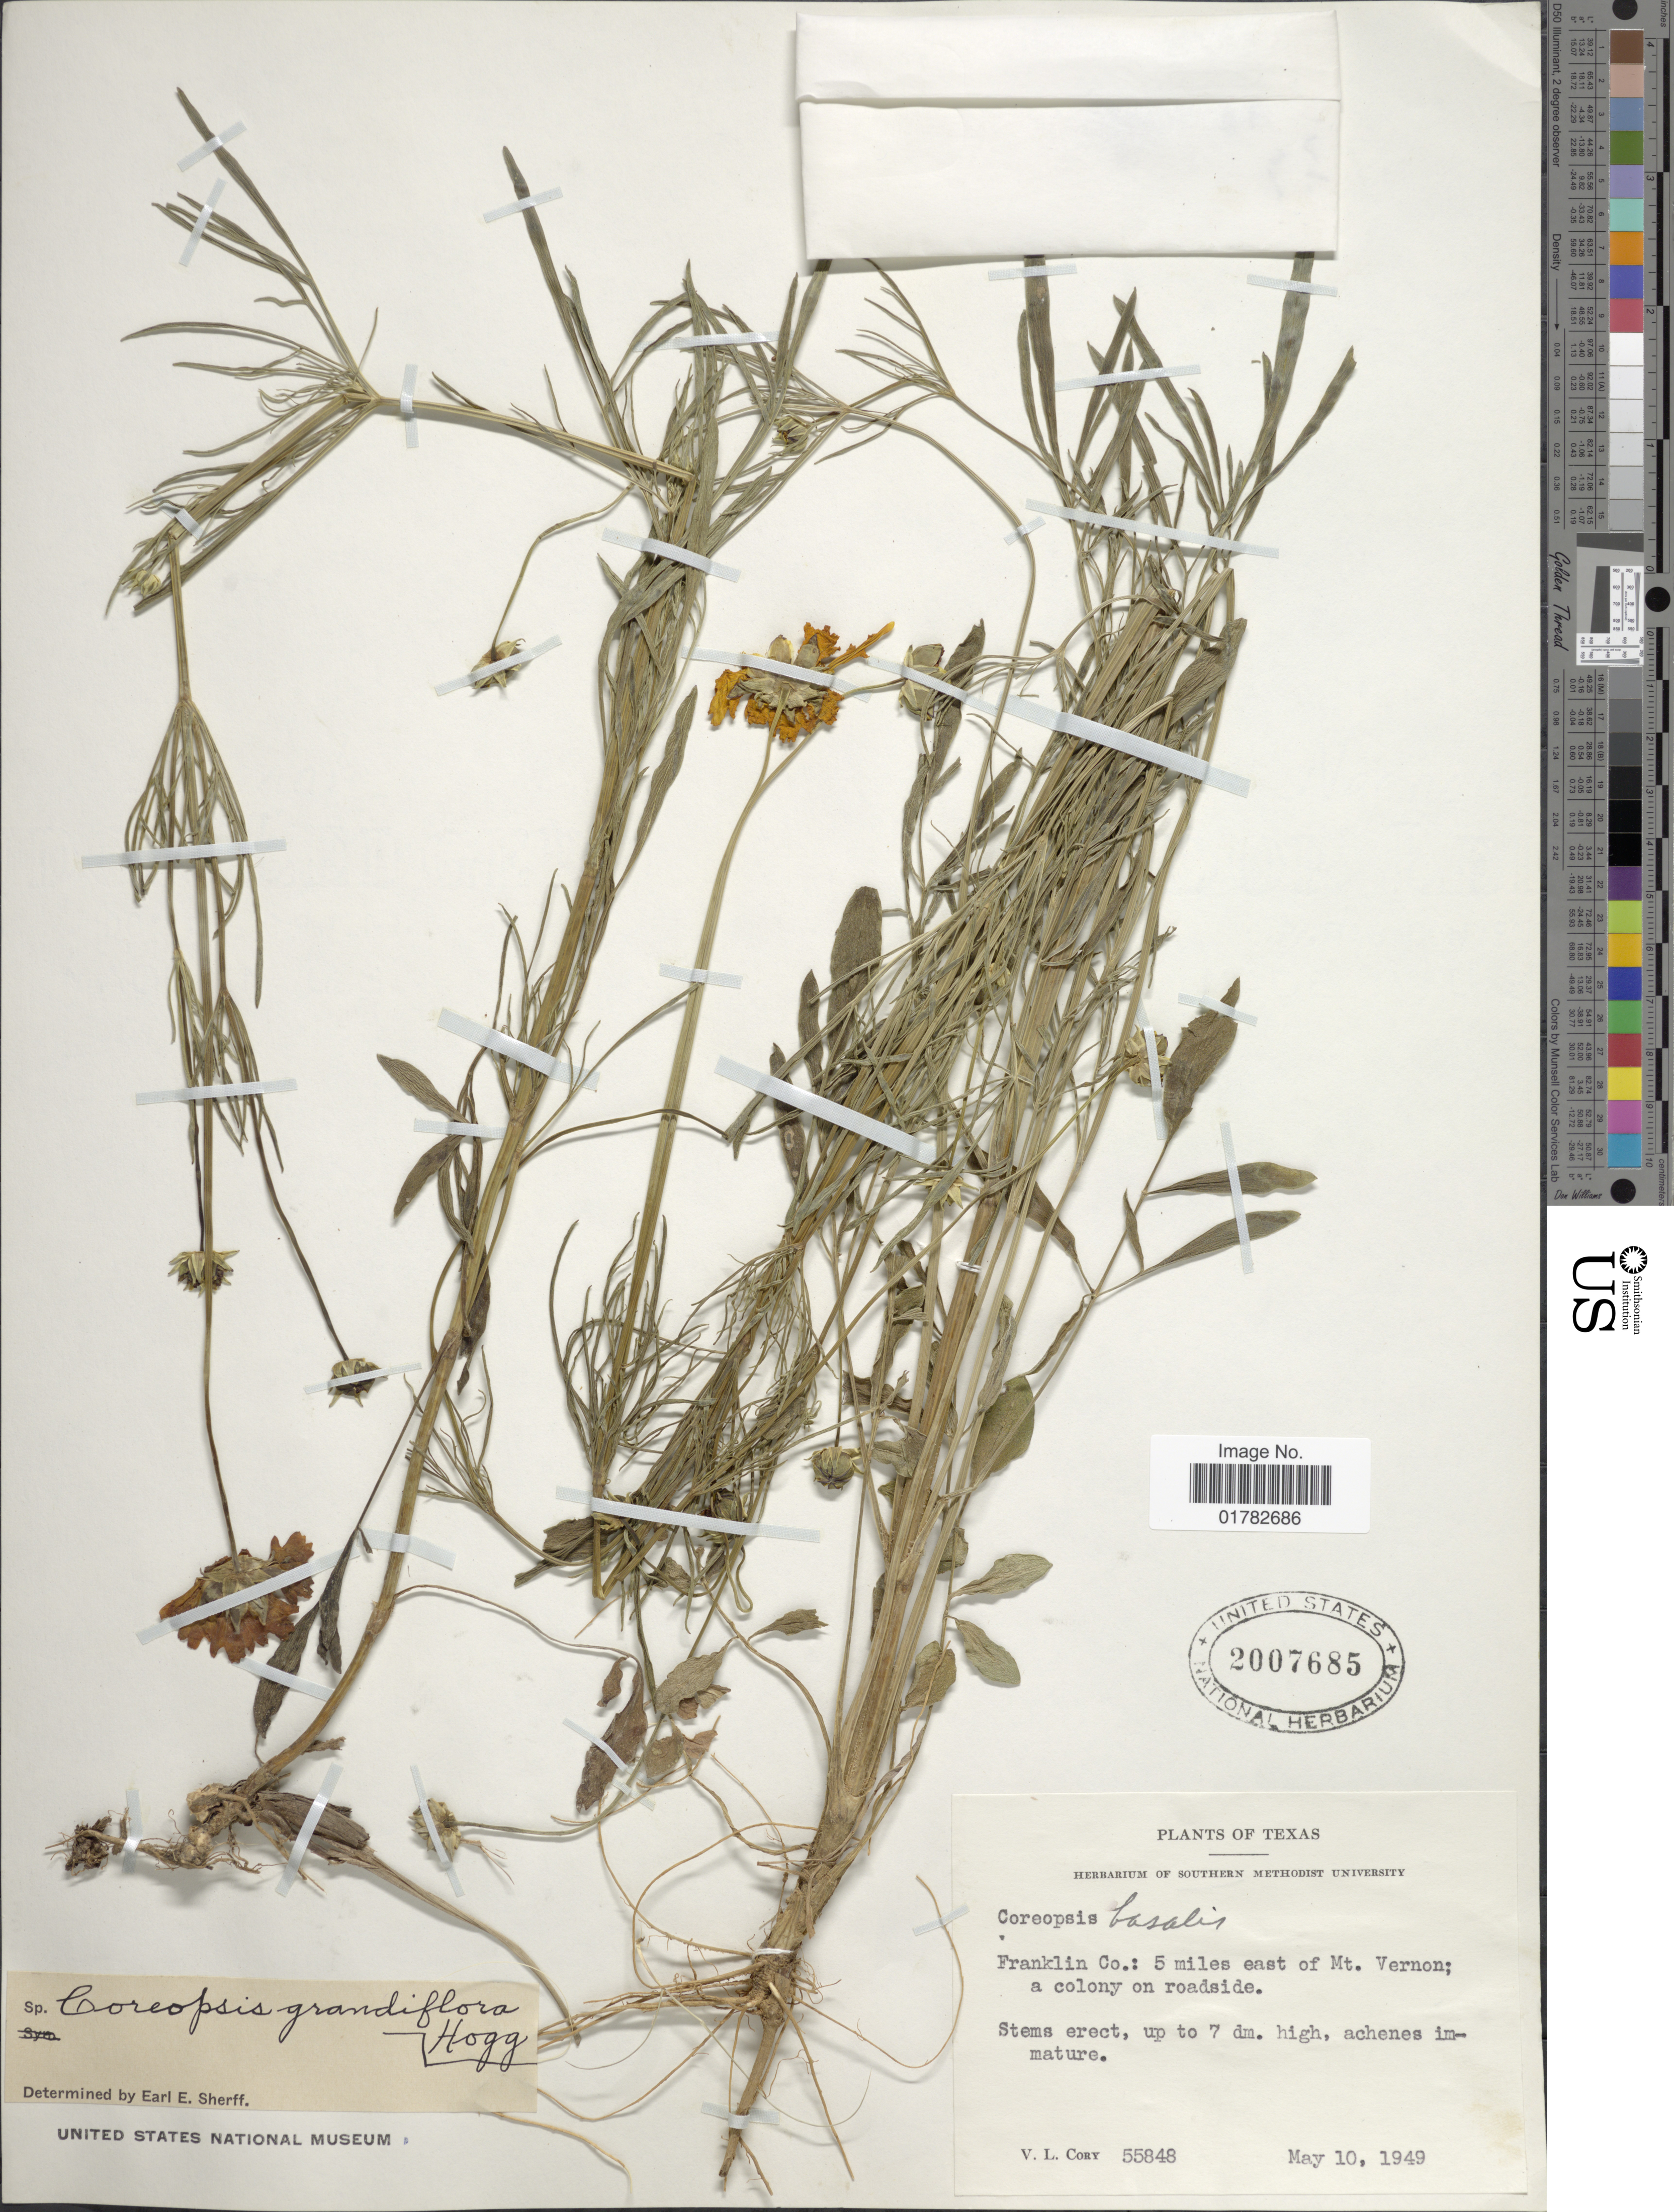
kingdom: Plantae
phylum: Tracheophyta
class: Magnoliopsida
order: Asterales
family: Asteraceae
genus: Coreopsis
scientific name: Coreopsis grandiflora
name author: Nutt.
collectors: V. Cory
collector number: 55848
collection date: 1949-05-10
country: United States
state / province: Texas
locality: Franklin Co.: 5 miles east of Mt. Vernon; a colony on roadside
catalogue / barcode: US 2007685